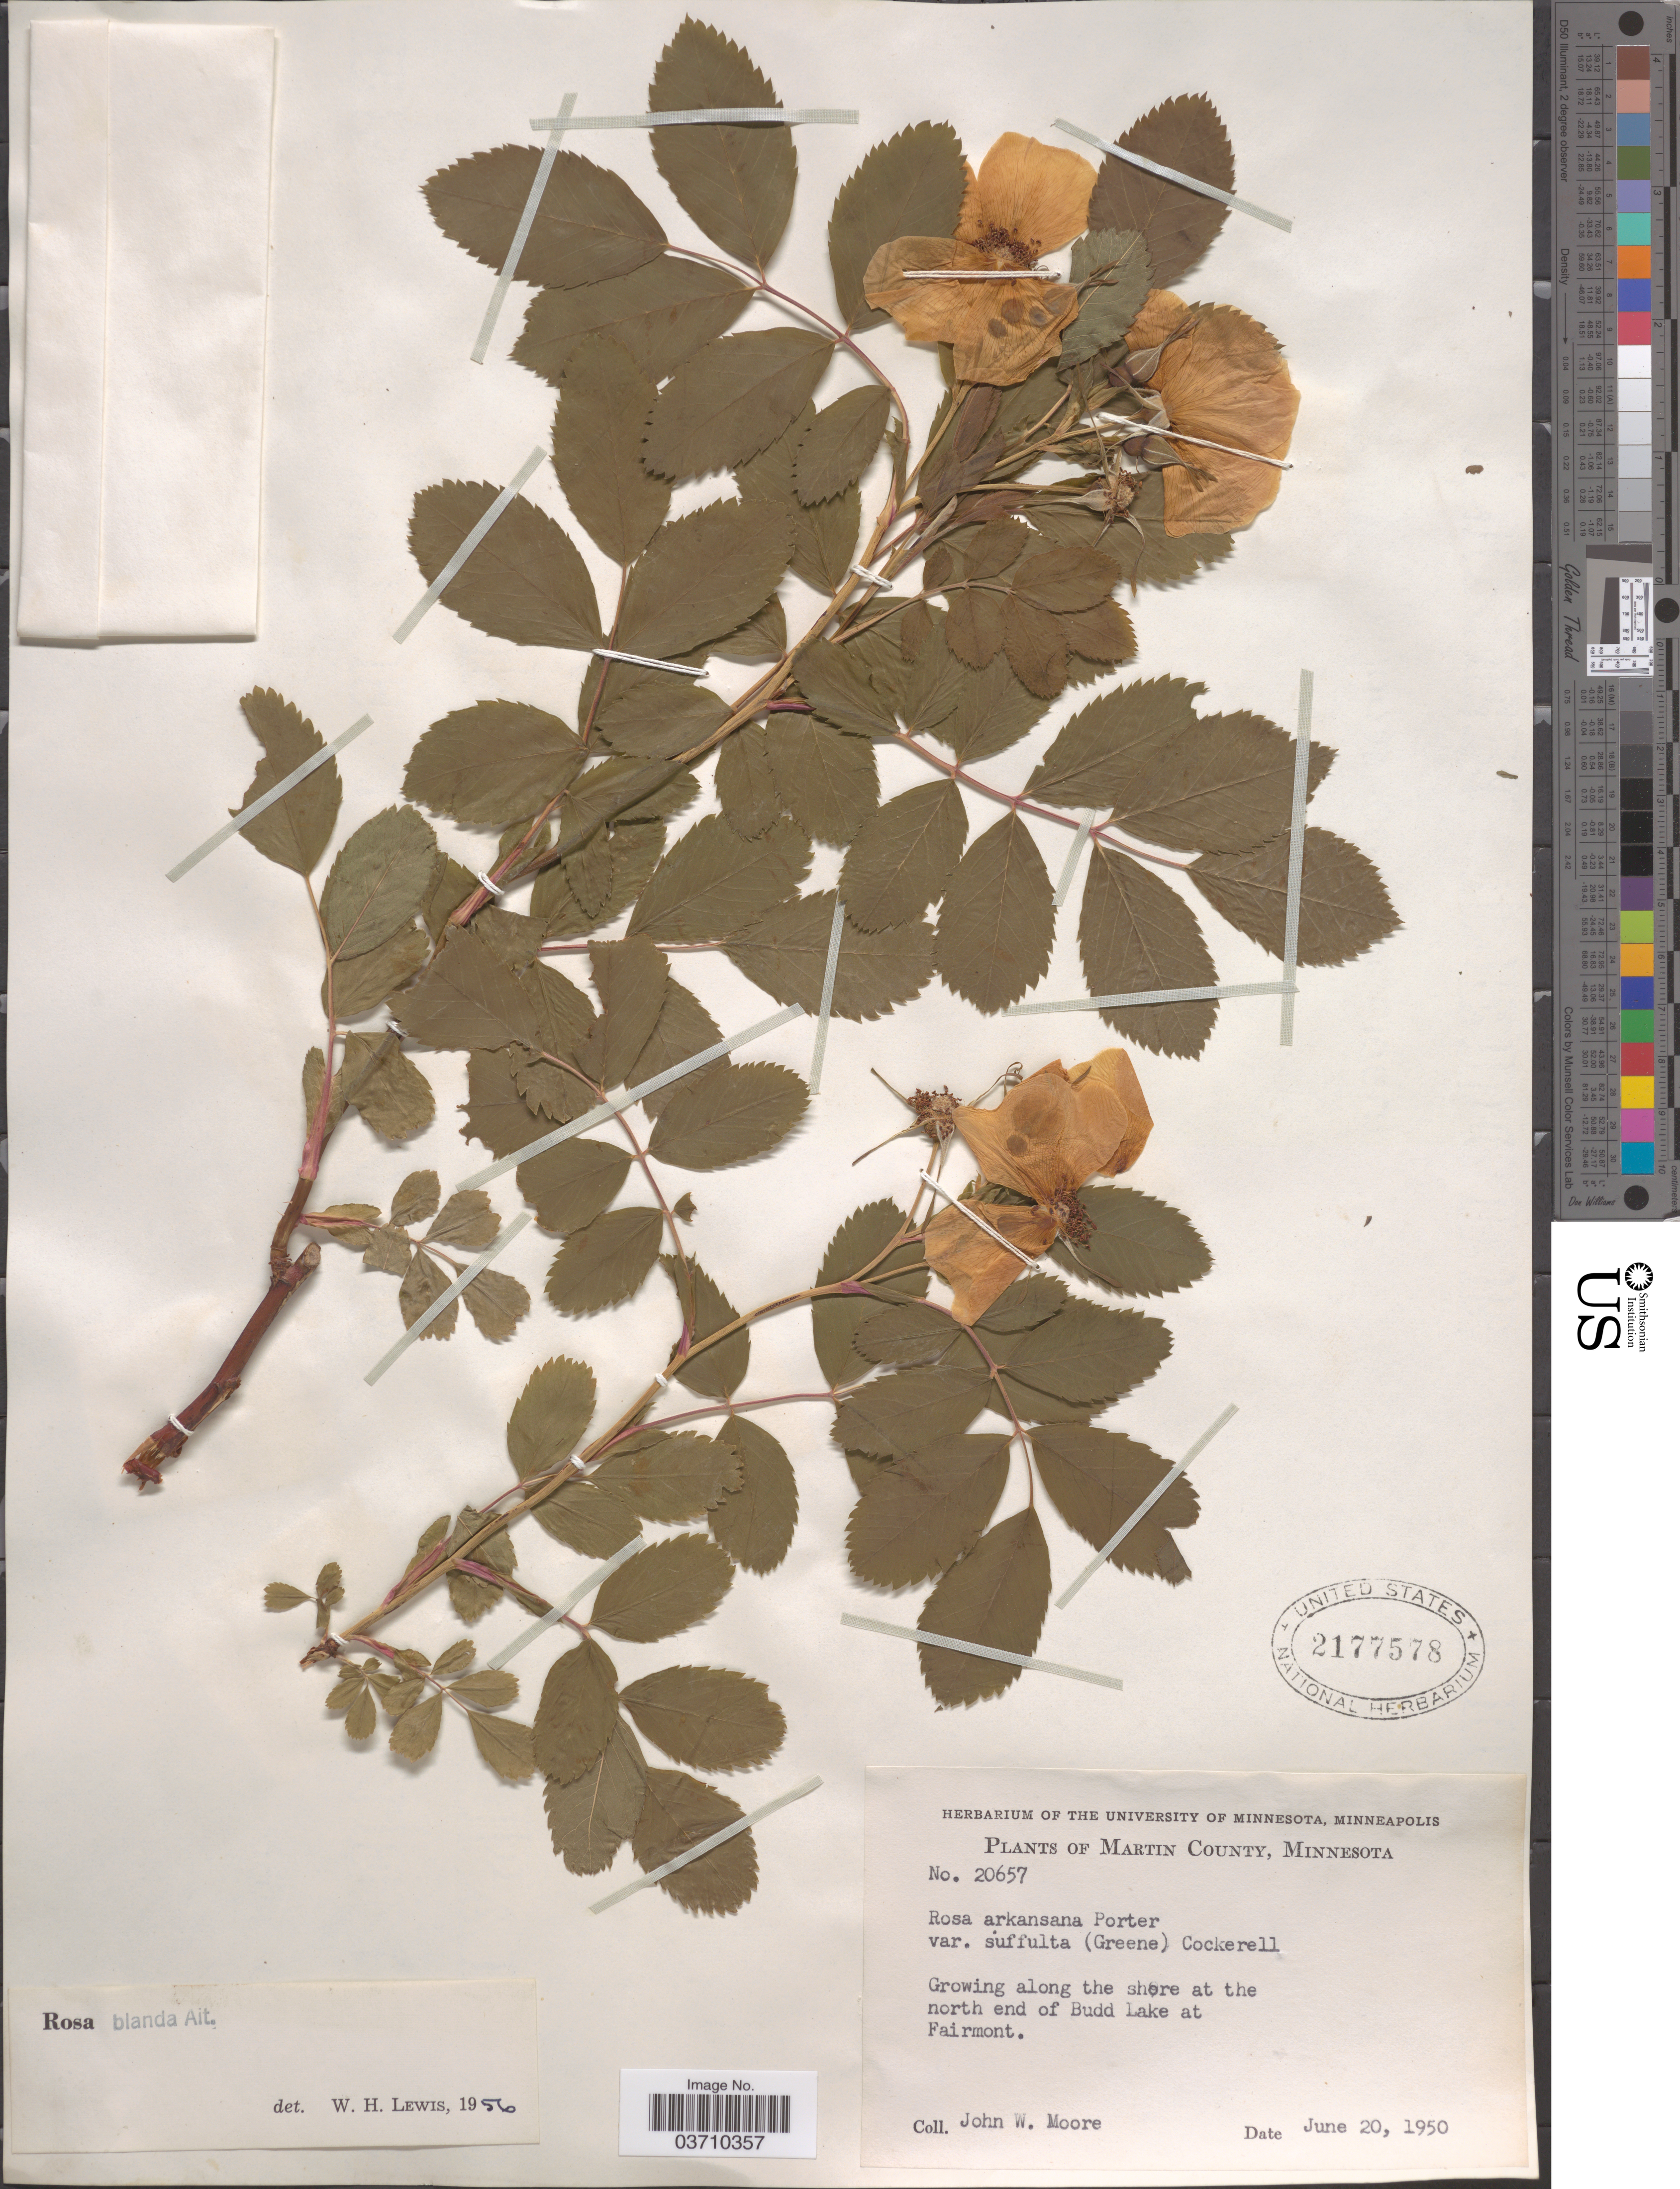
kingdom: Plantae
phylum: Tracheophyta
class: Magnoliopsida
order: Rosales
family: Rosaceae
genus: Rosa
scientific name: Rosa blanda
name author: Aiton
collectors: J. Moore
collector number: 20657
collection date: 1950-06-20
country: United States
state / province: Minnesota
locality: Martin County. Along the shore at the north end of Budd Lake at Fairmont.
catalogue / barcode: US 2177578